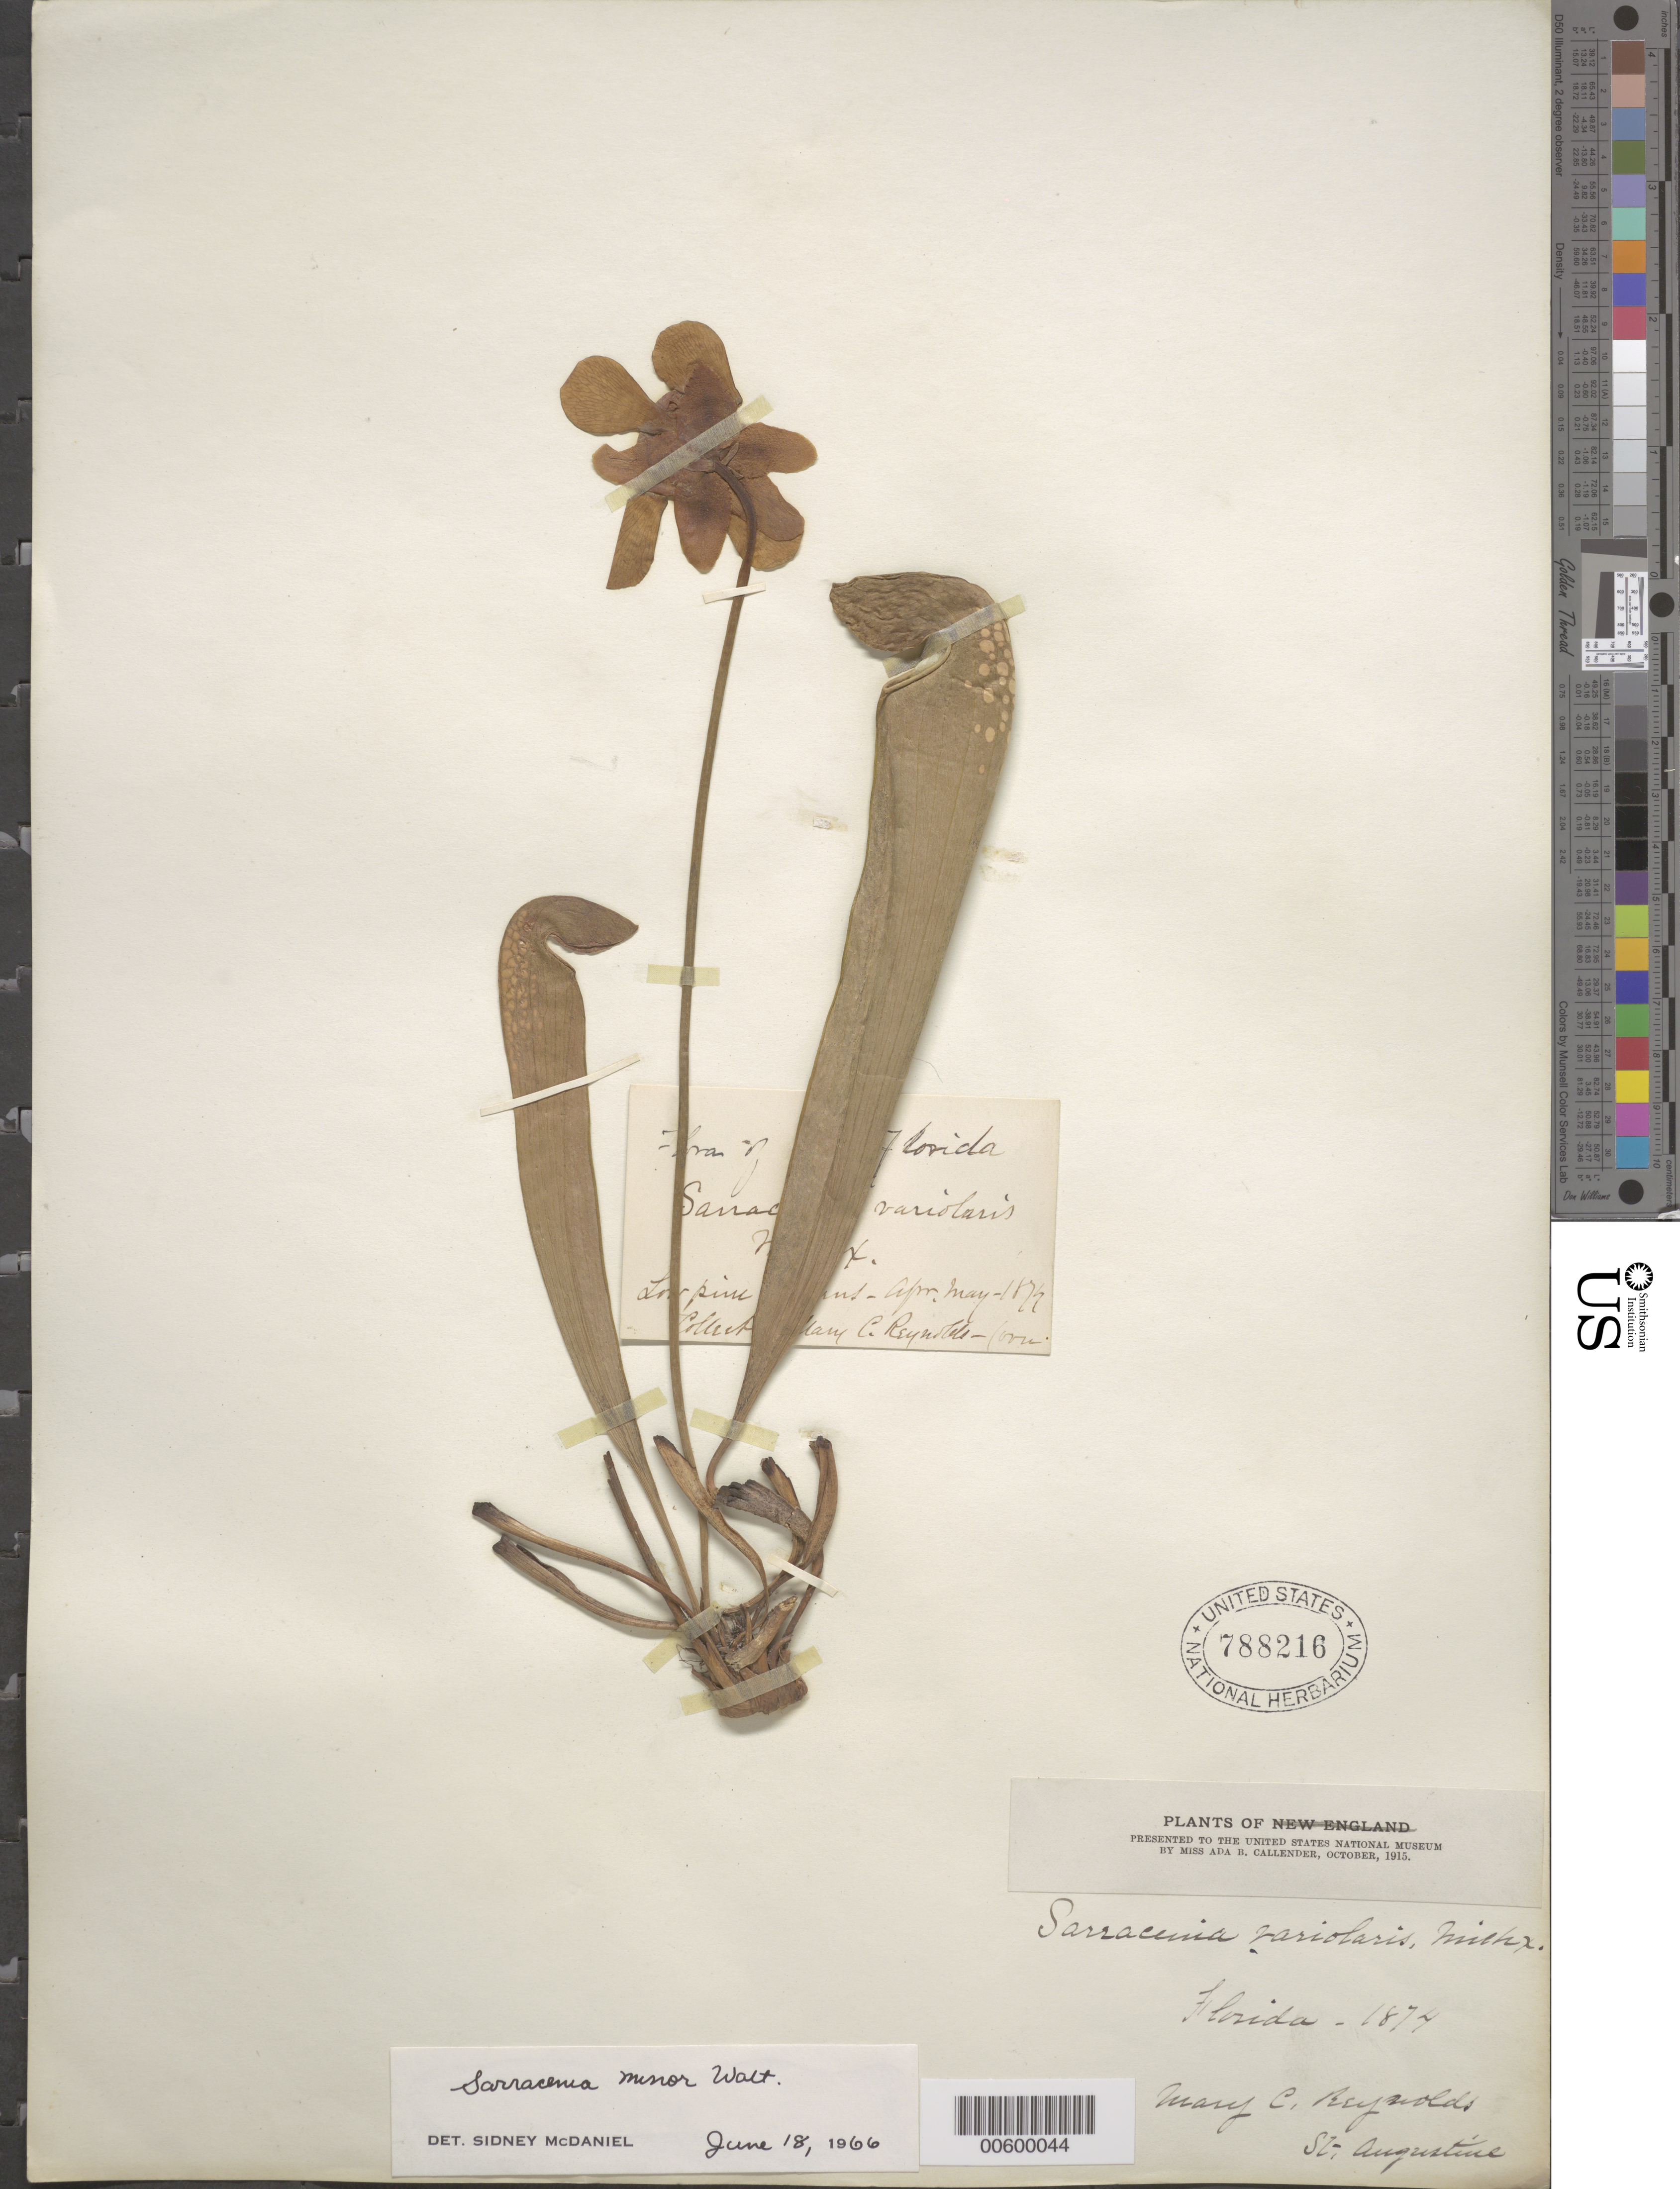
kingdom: Plantae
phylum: Tracheophyta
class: Magnoliopsida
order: Ericales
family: Sarraceniaceae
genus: Sarracenia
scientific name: Sarracenia minor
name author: Walter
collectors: M. Reynolds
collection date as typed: Apr 1874 to -- May 1874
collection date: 1874-04/1874-05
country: United States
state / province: Florida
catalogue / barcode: US 788216